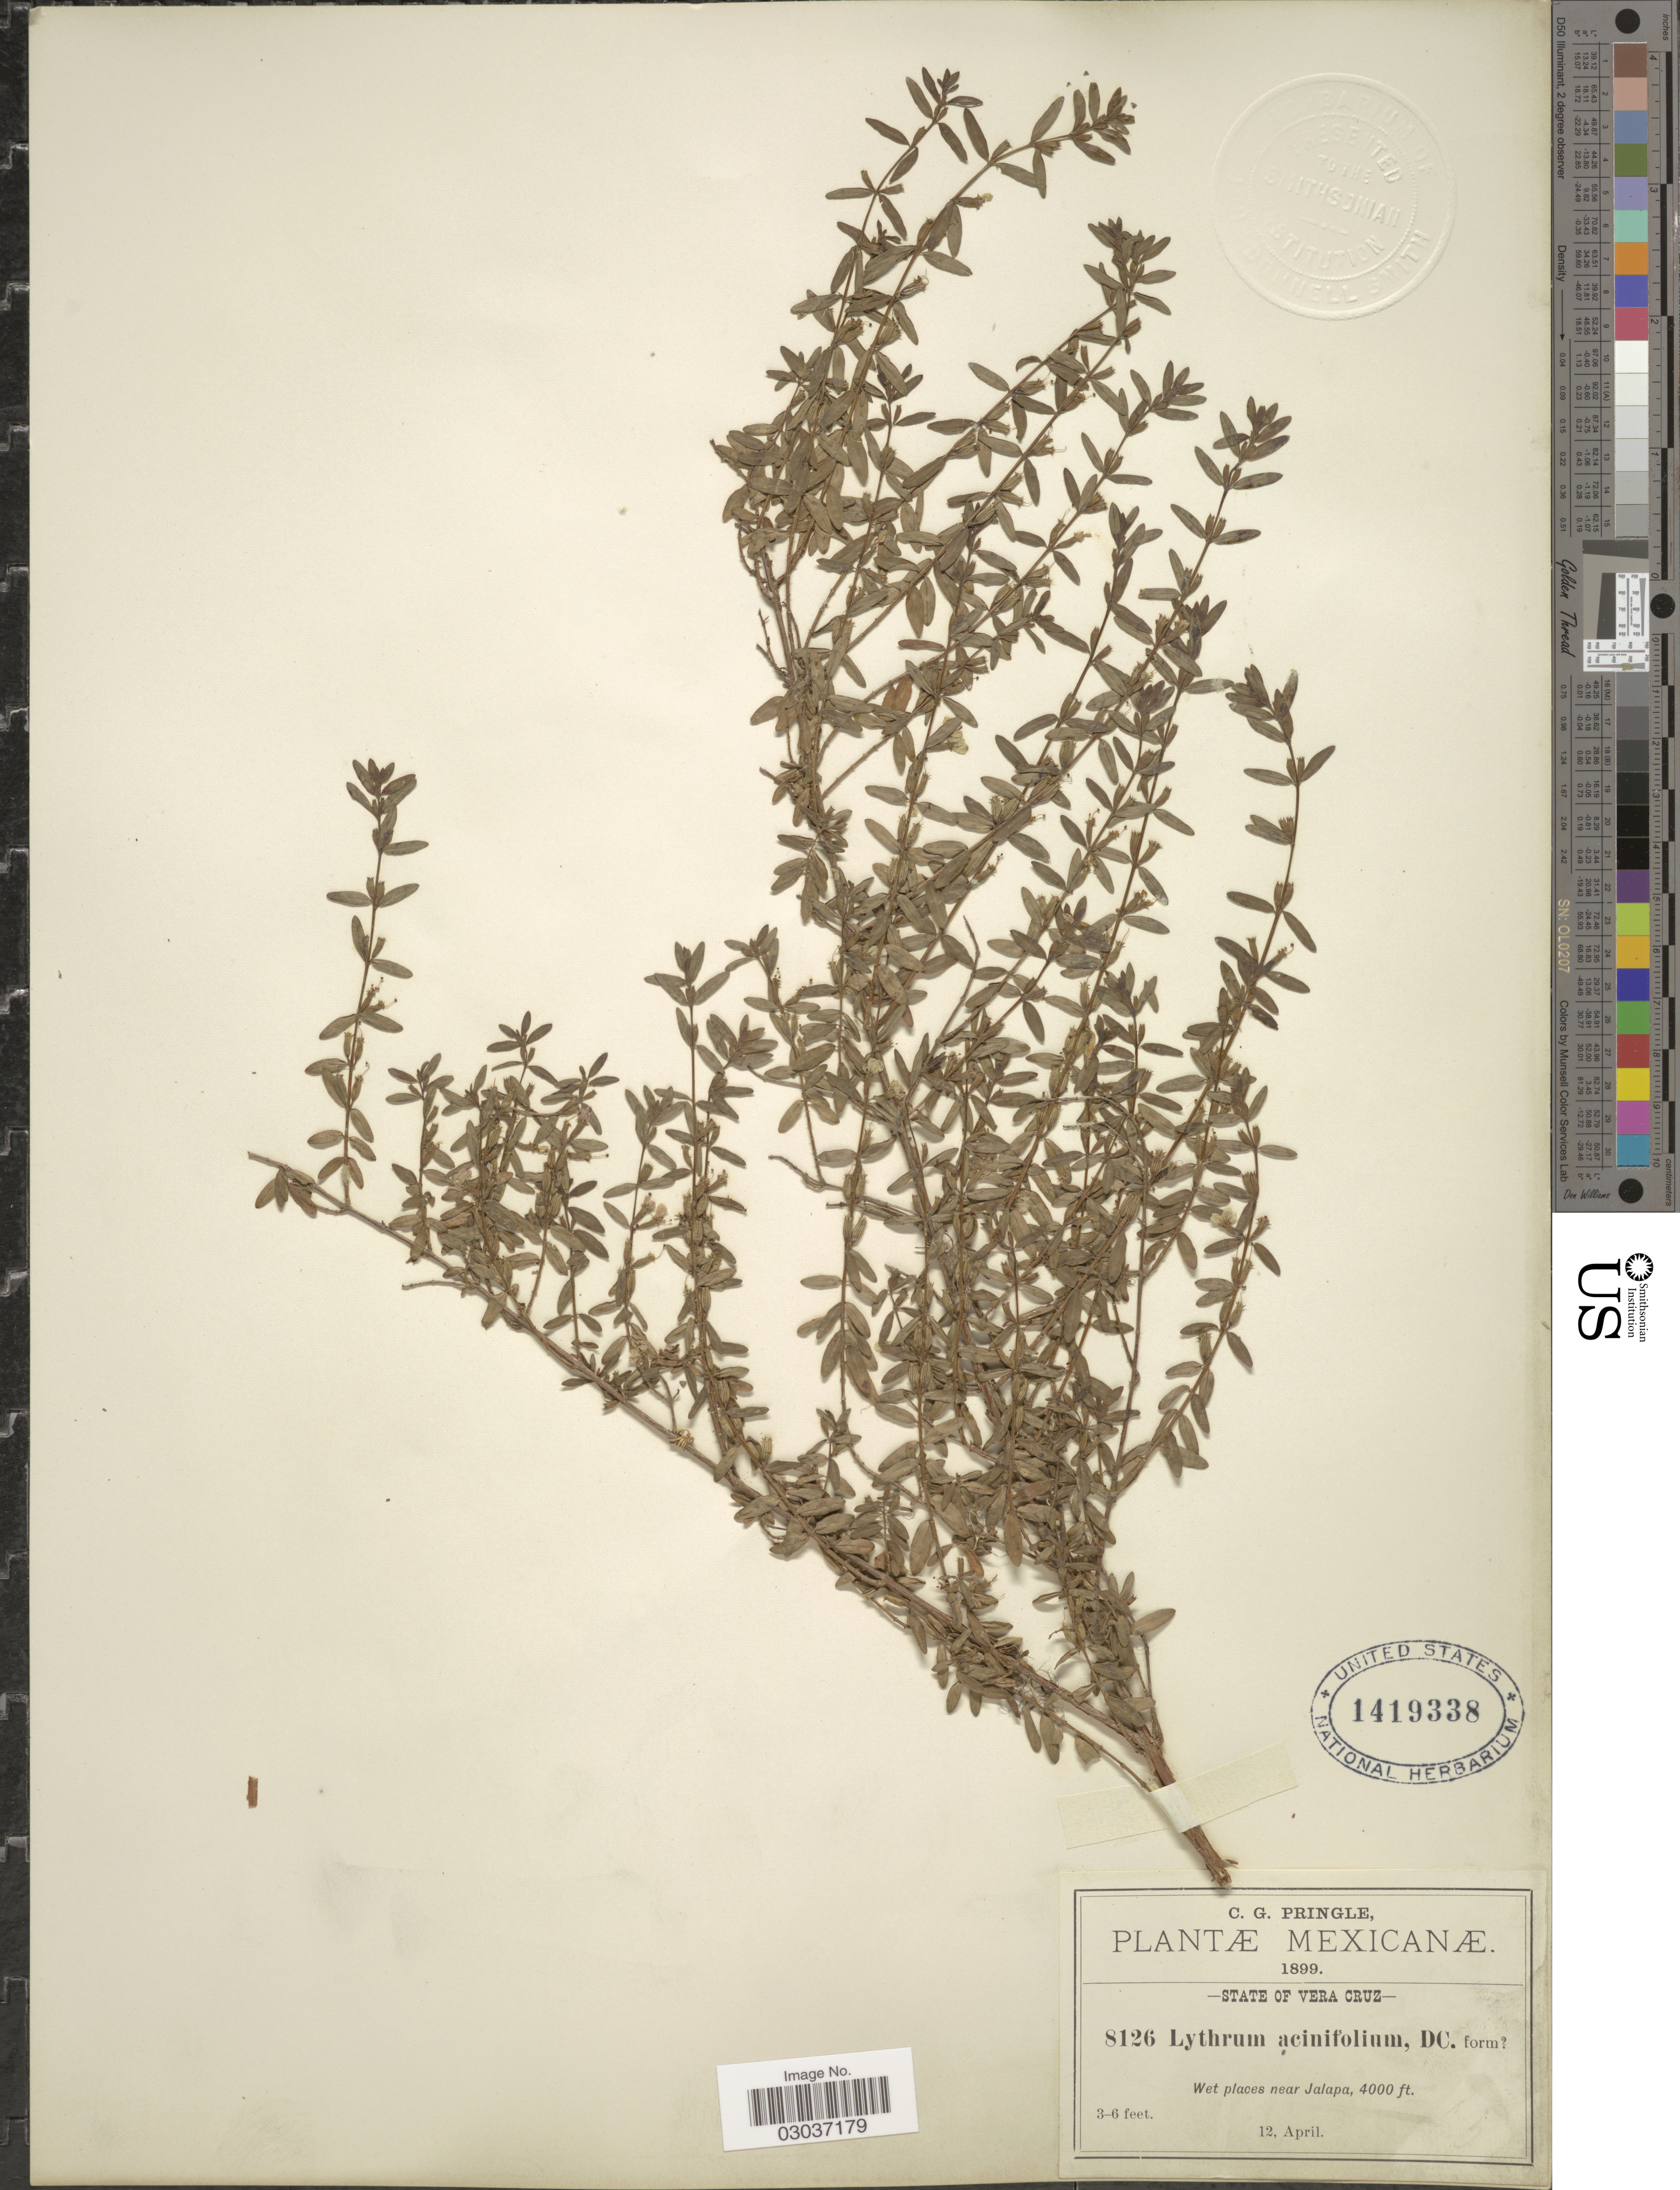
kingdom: Plantae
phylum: Tracheophyta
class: Magnoliopsida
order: Myrtales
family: Lythraceae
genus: Lythrum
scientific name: Lythrum acinifolium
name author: Sessé & Moc. ex Koehne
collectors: C. G. Pringle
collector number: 8126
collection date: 1899-04-12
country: Mexico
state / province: Veracruz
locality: Vera Cruz. Wet places near Jalapa.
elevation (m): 1219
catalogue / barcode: US 1419338